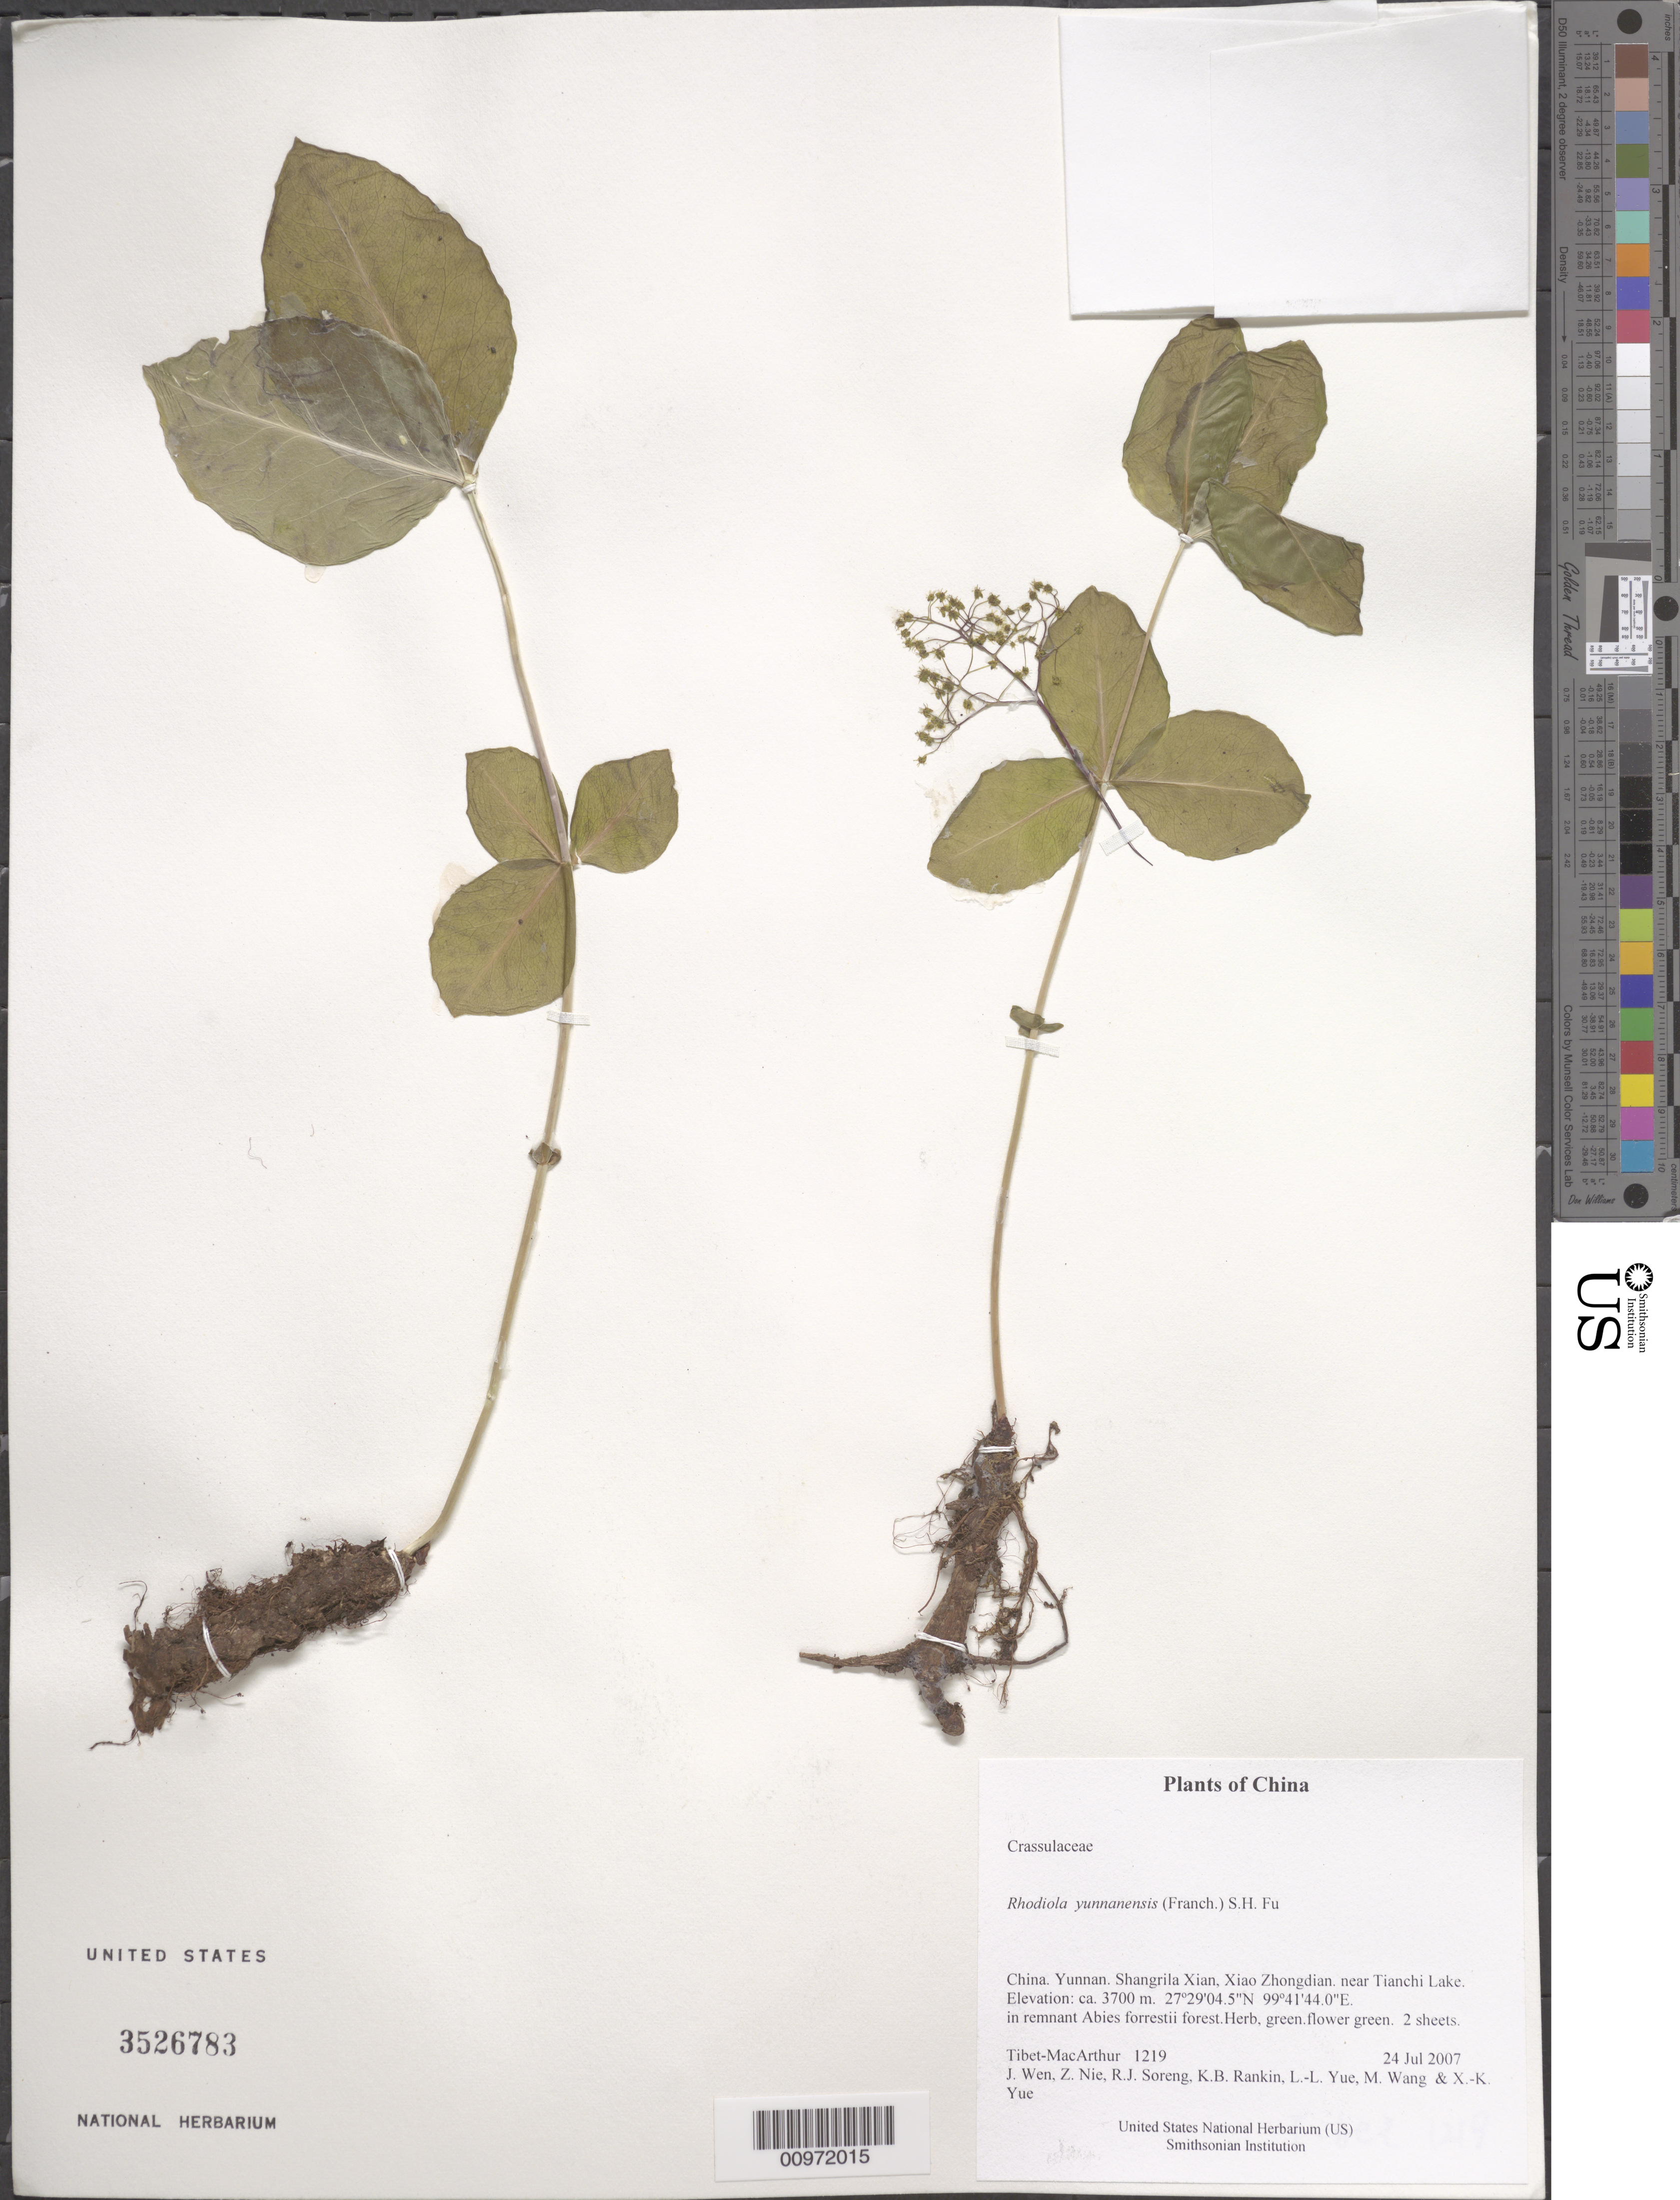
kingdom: Plantae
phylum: Tracheophyta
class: Magnoliopsida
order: Saxifragales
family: Crassulaceae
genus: Rhodiola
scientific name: Rhodiola yunnanensis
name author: (Franch.) S.H. Fu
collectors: Tibet-MacArthur, J. Wen, Z. Nie, R. J. Soreng, K. Rankin, L. Yue, M. Wang & X. Yue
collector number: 1219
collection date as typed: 24 Jul 2007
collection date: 2007-07-24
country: China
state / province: Yunnan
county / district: Shangrila Xian, Xiao Zhongdian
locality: near Tianchi Lake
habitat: In remnant Abies forrestii forest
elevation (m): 3700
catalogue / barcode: US 3526783